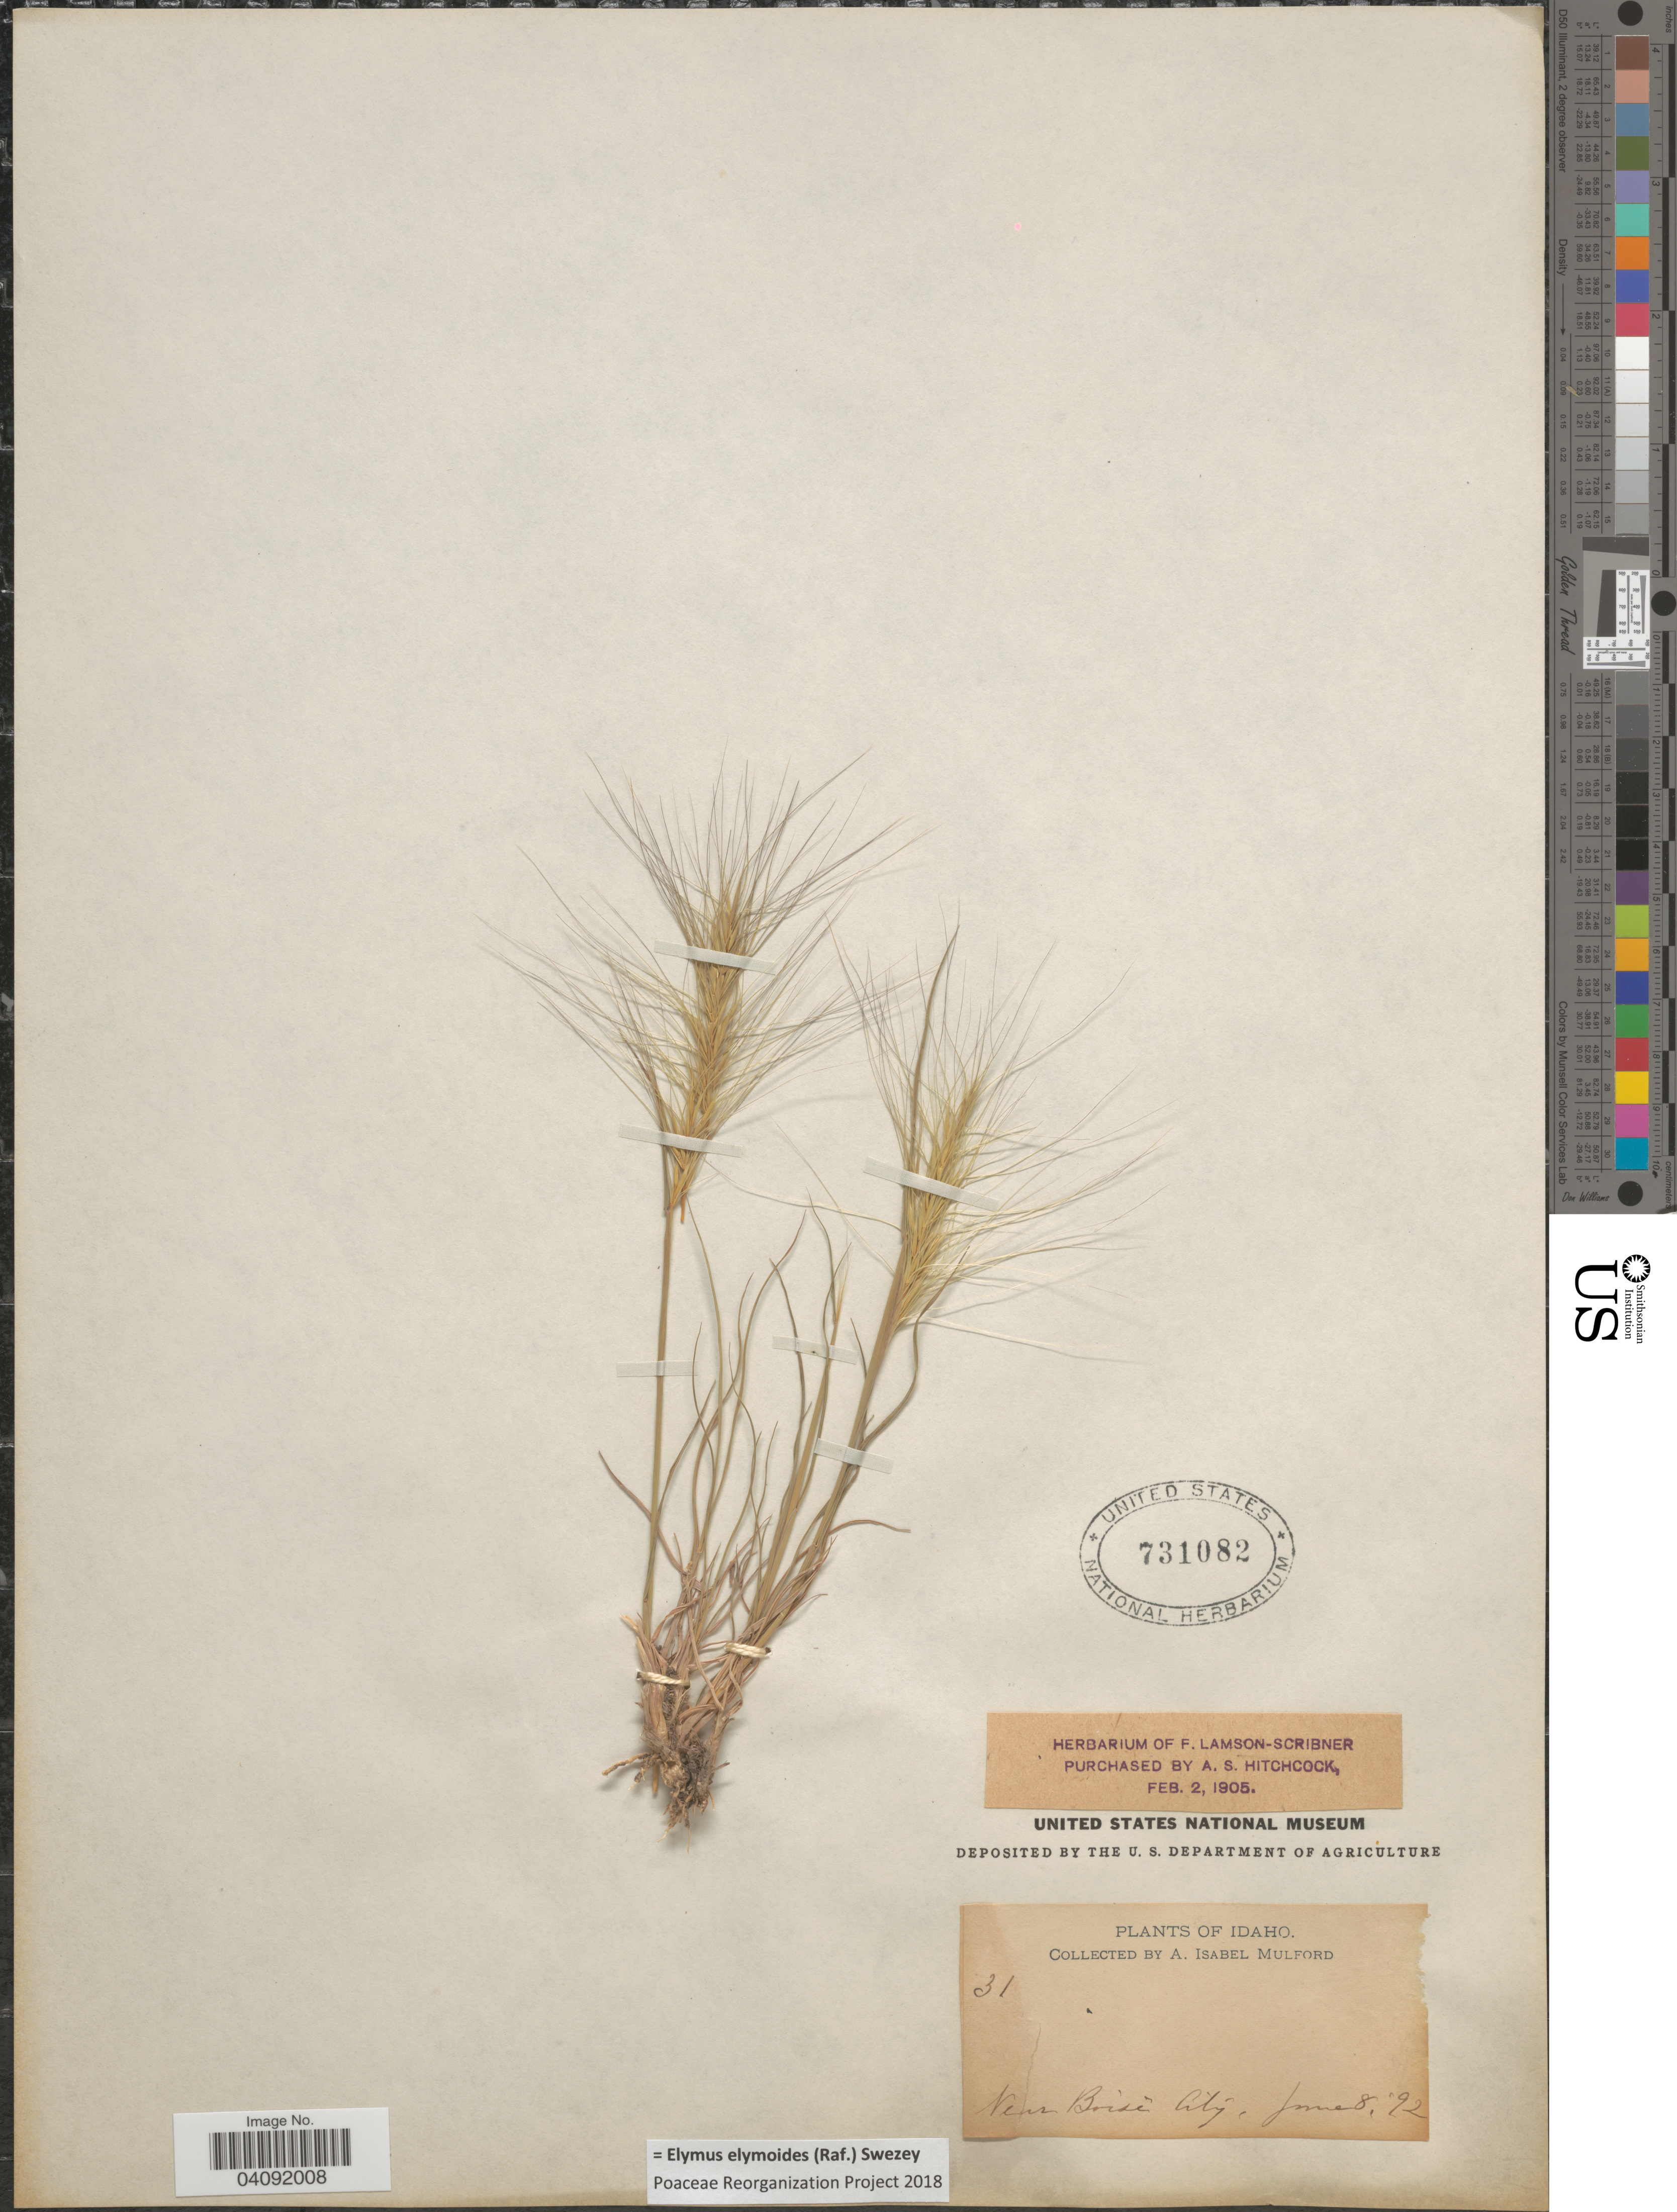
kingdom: Plantae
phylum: Tracheophyta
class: Liliopsida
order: Poales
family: Poaceae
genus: Elymus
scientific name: Elymus elymoides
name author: (Raf.) Swezey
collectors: A. Mulford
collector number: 31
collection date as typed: Transcribed d/m/y: 8/6/92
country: United States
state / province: Idaho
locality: Near Boise City.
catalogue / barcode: US 731082